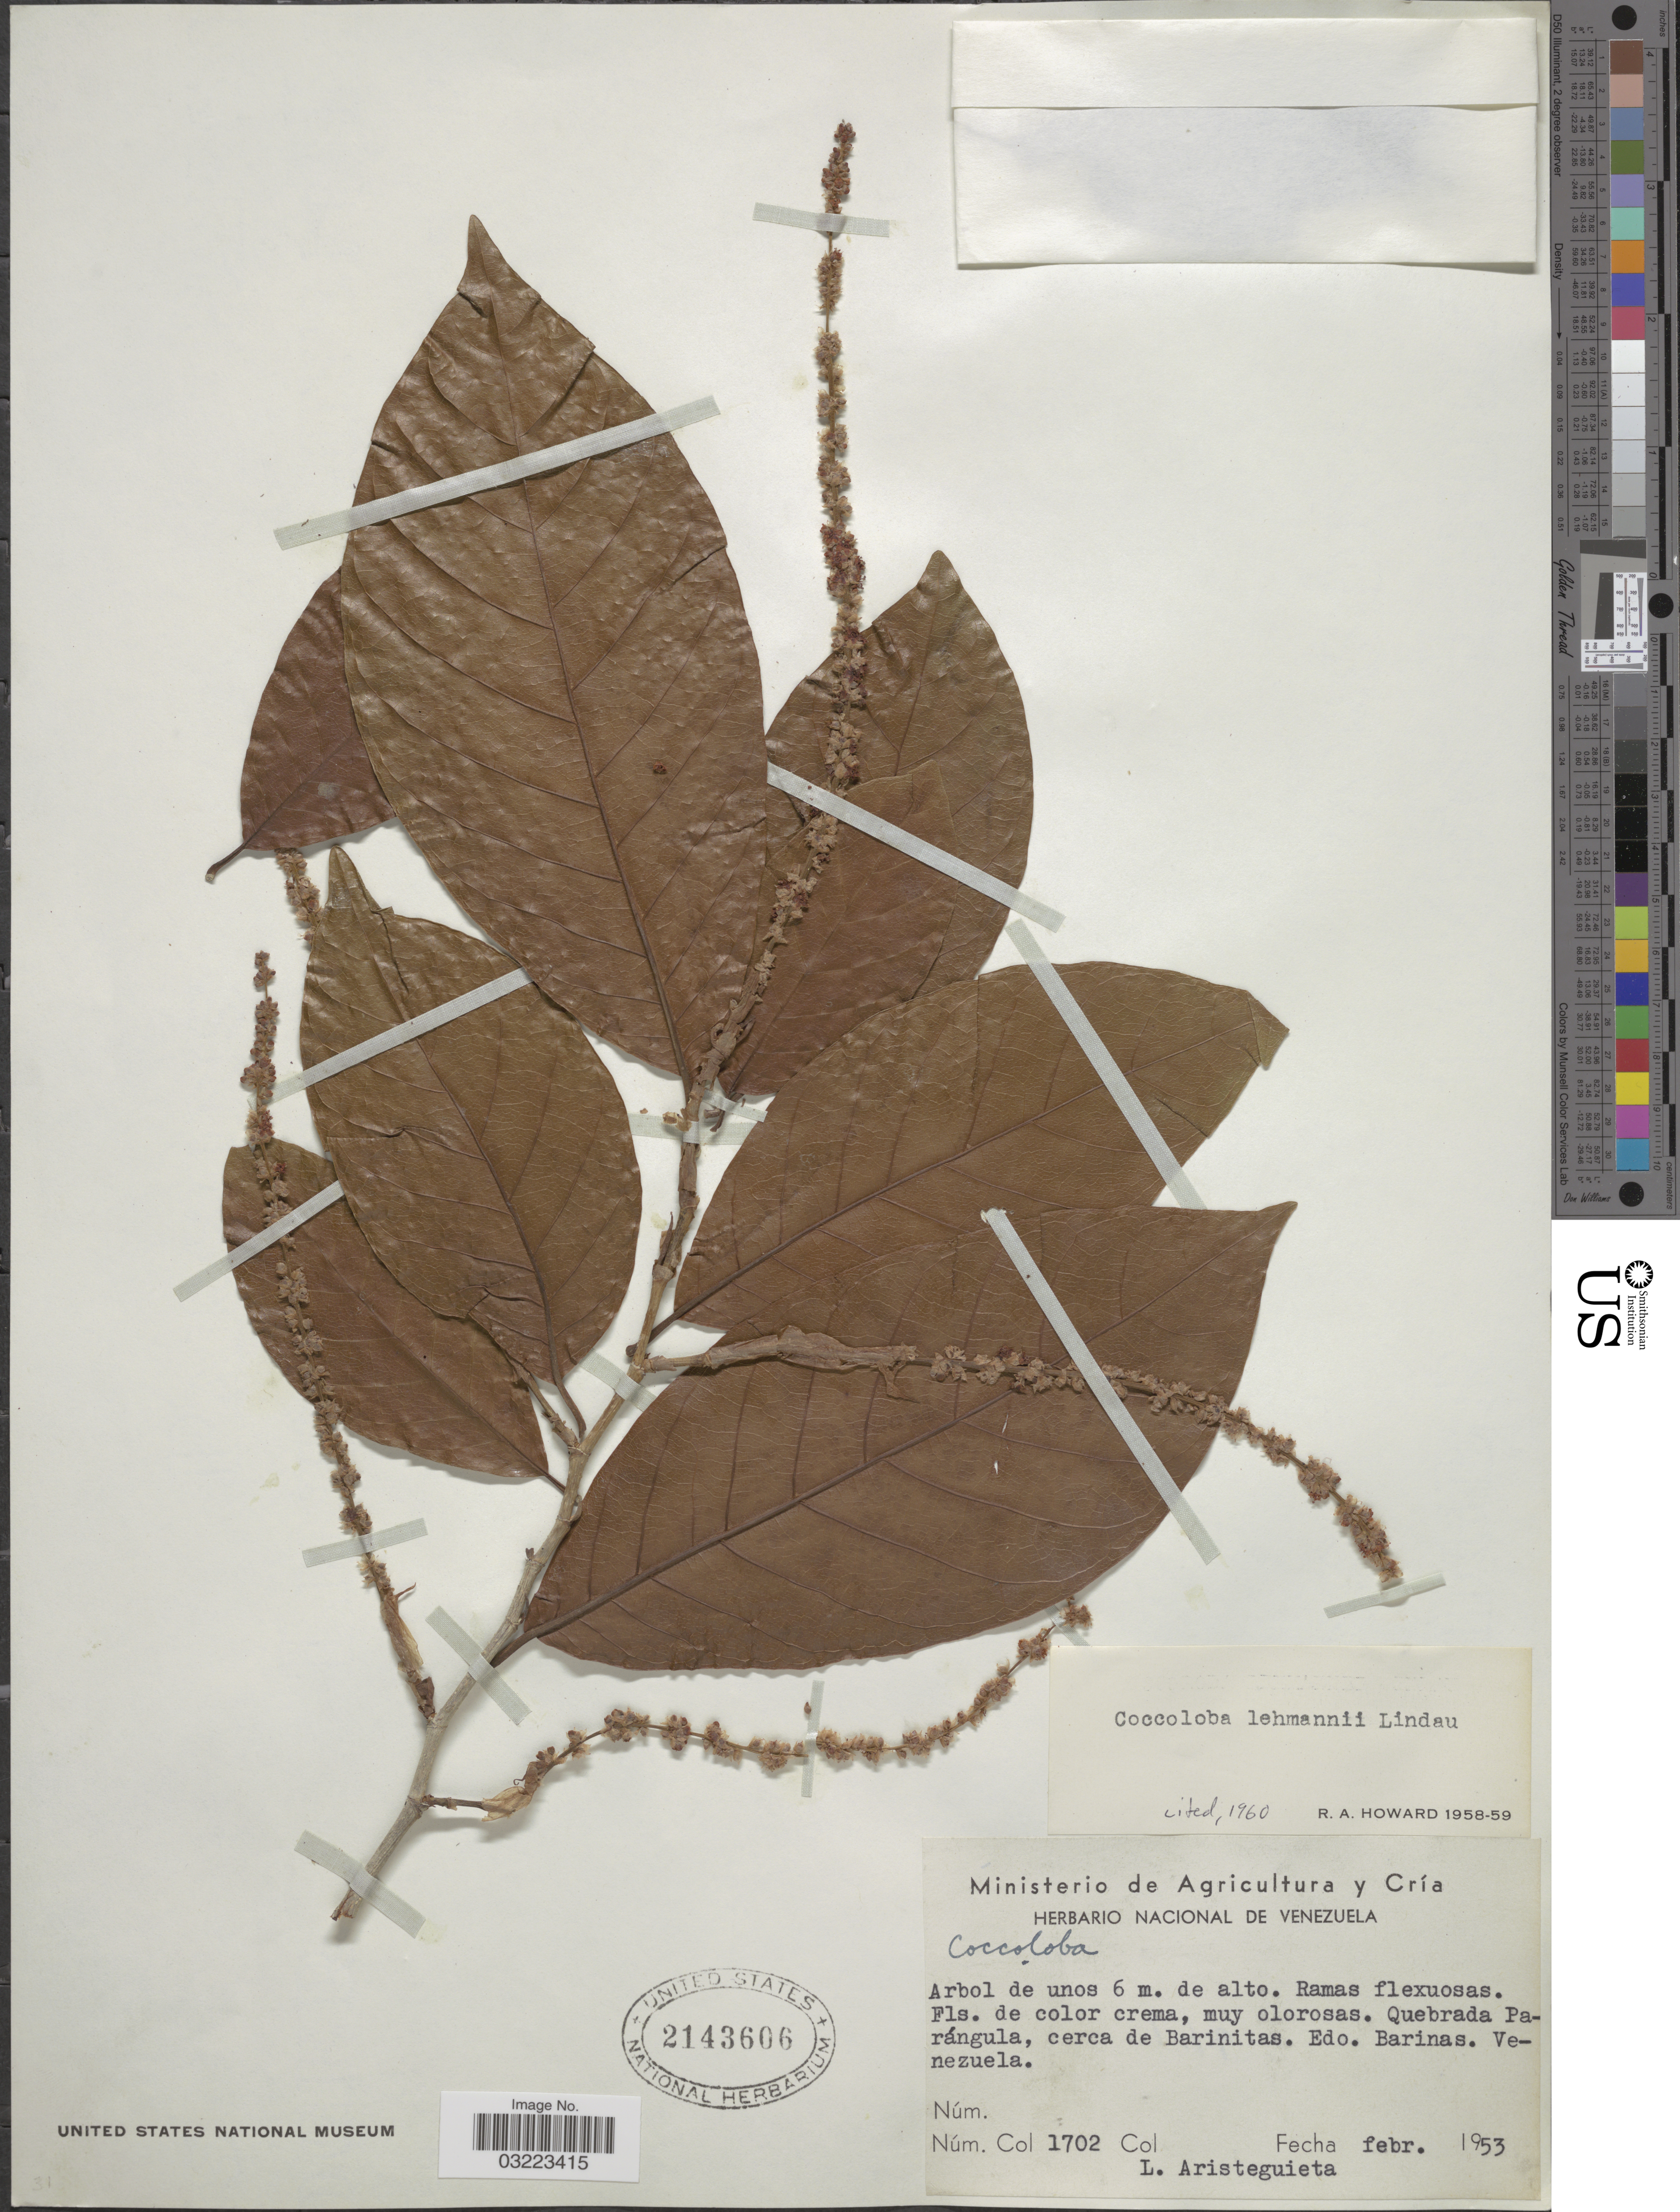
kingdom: Plantae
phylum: Tracheophyta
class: Magnoliopsida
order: Caryophyllales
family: Polygonaceae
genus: Coccoloba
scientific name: Coccoloba lehmannii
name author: Lindau ex Hieron.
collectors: L. Aristeguieta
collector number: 1702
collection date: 1953-02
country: Venezuela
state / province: Barinas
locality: Quebrada Parángula, cerca de Barinitas.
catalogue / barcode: US 2143606